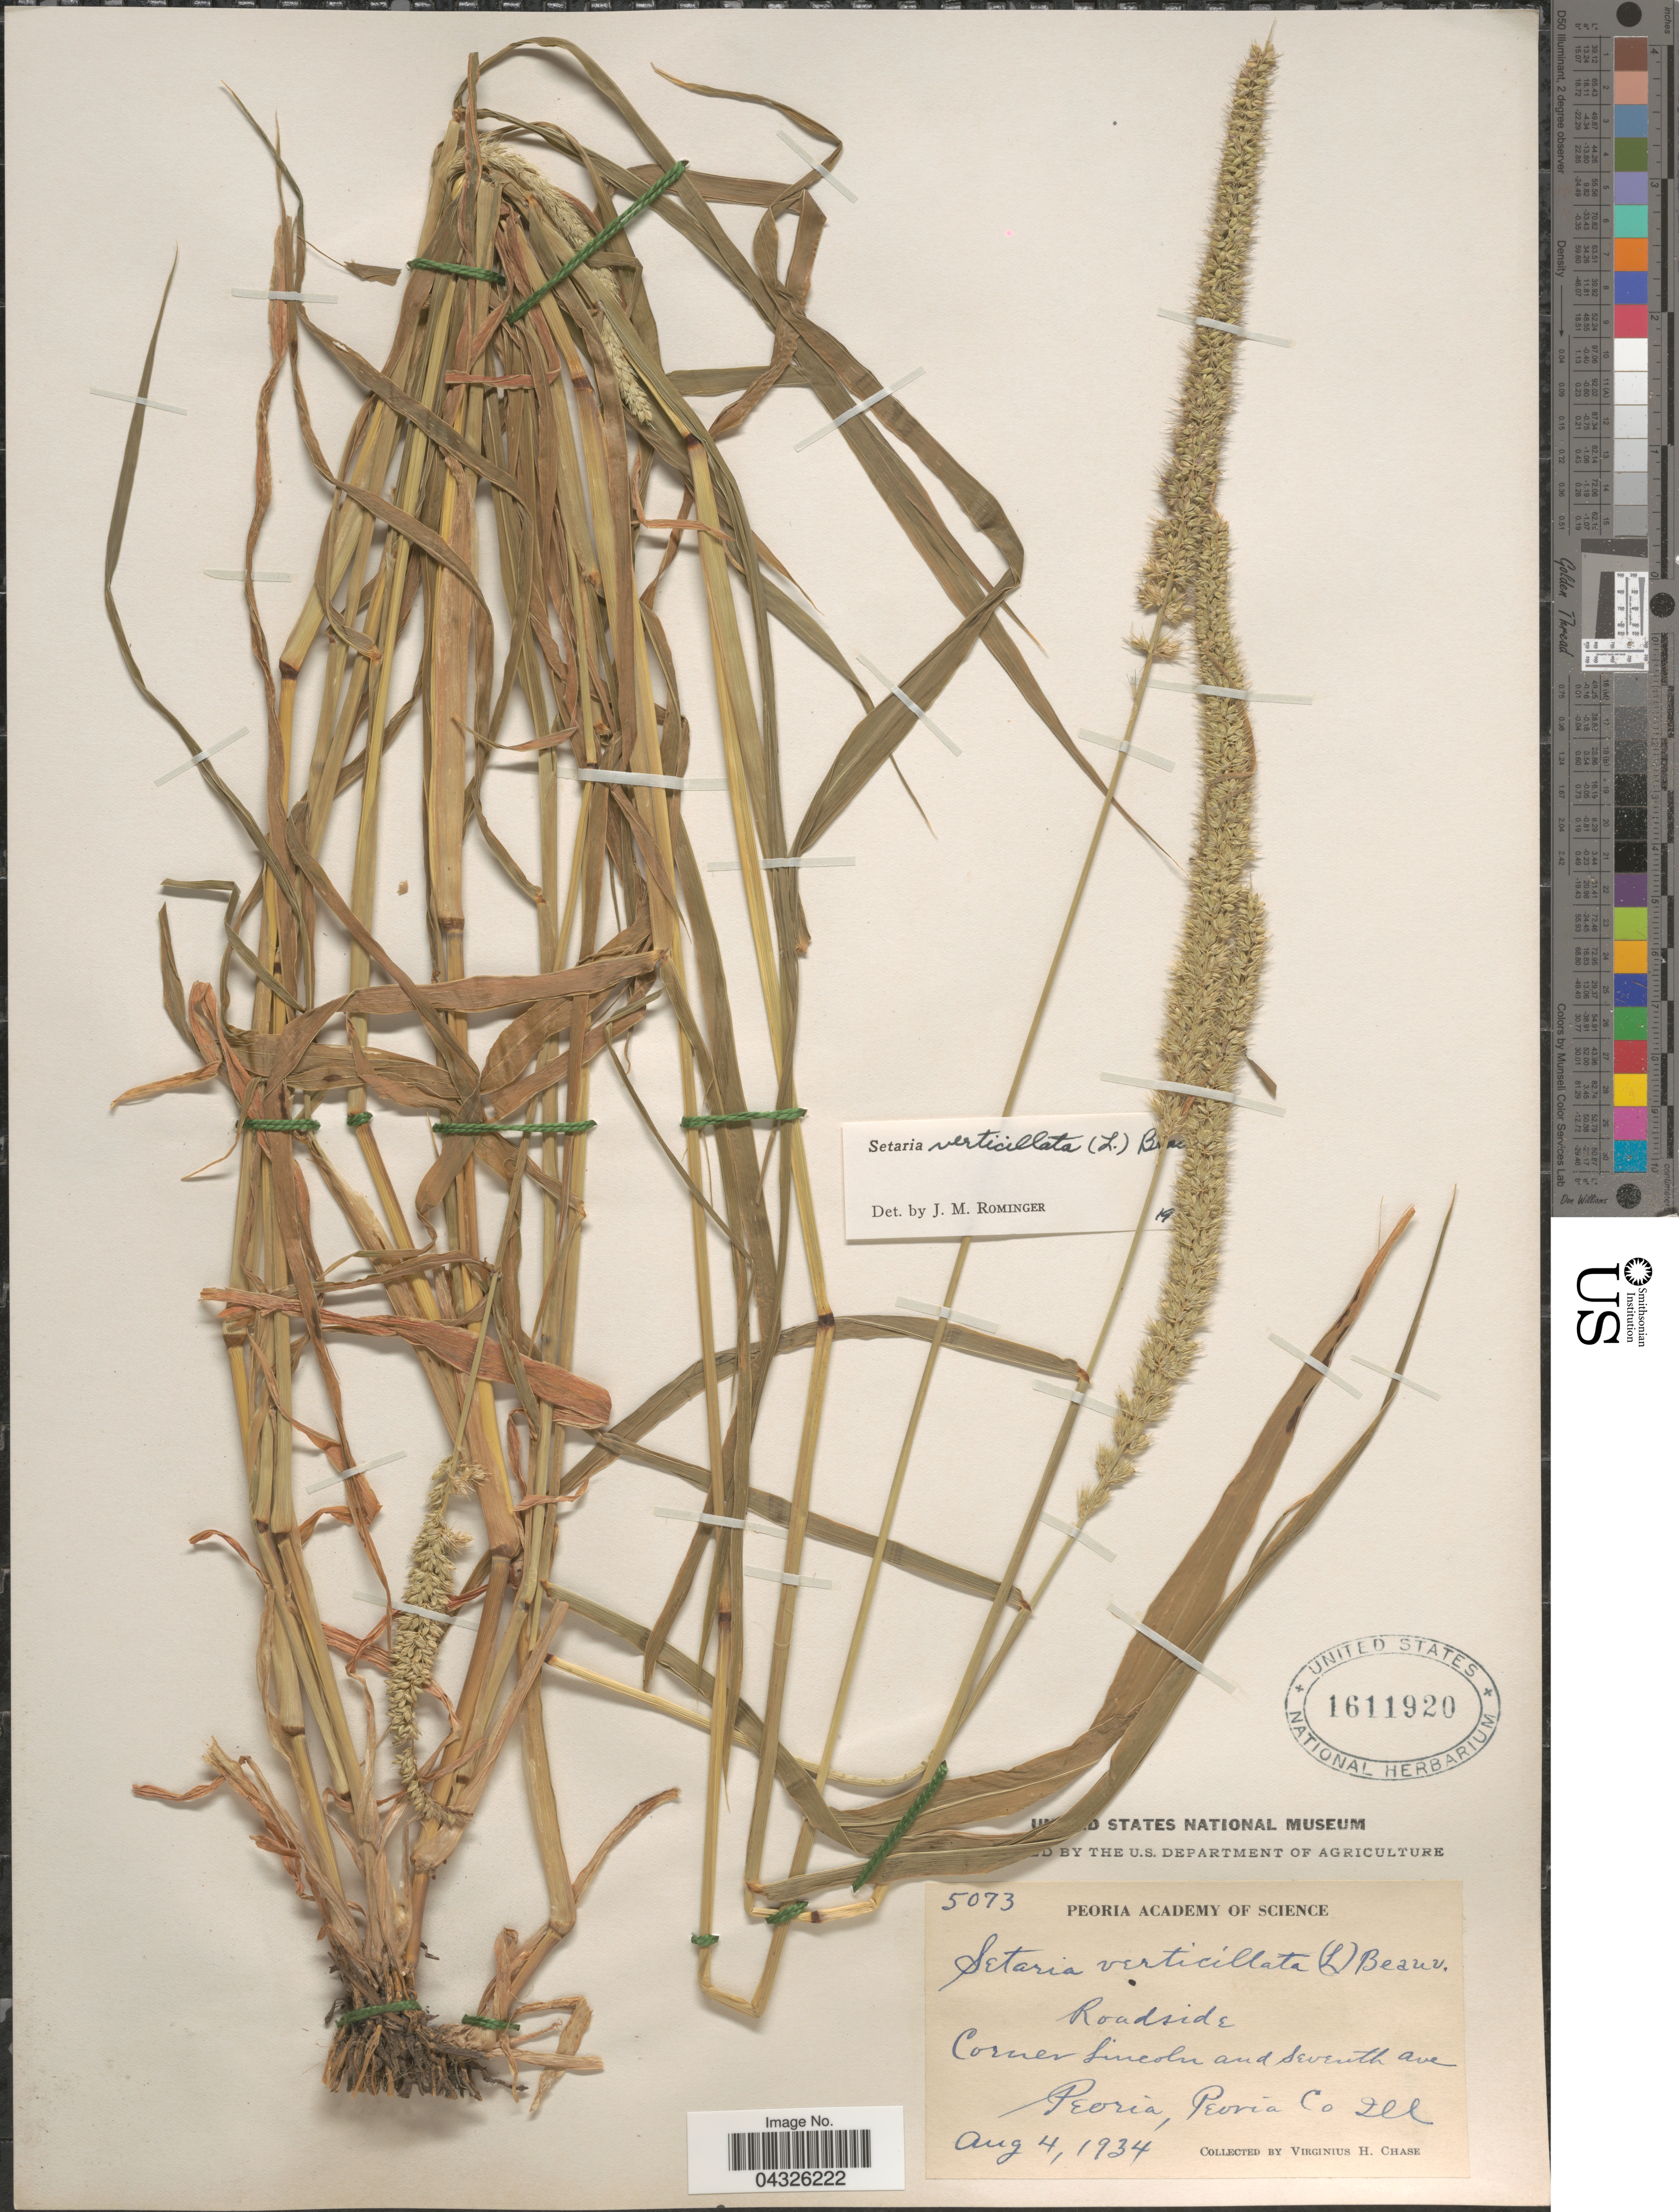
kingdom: Plantae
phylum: Tracheophyta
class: Liliopsida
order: Poales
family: Poaceae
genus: Setaria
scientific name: Setaria verticillata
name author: (L.) P. Beauv.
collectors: V. H. Chase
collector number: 5073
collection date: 1934-08-04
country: United States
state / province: Illinois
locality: Roadside. Corner Lincoln and Seventh Ave Peoria, Peoria Co.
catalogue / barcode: US 1611920